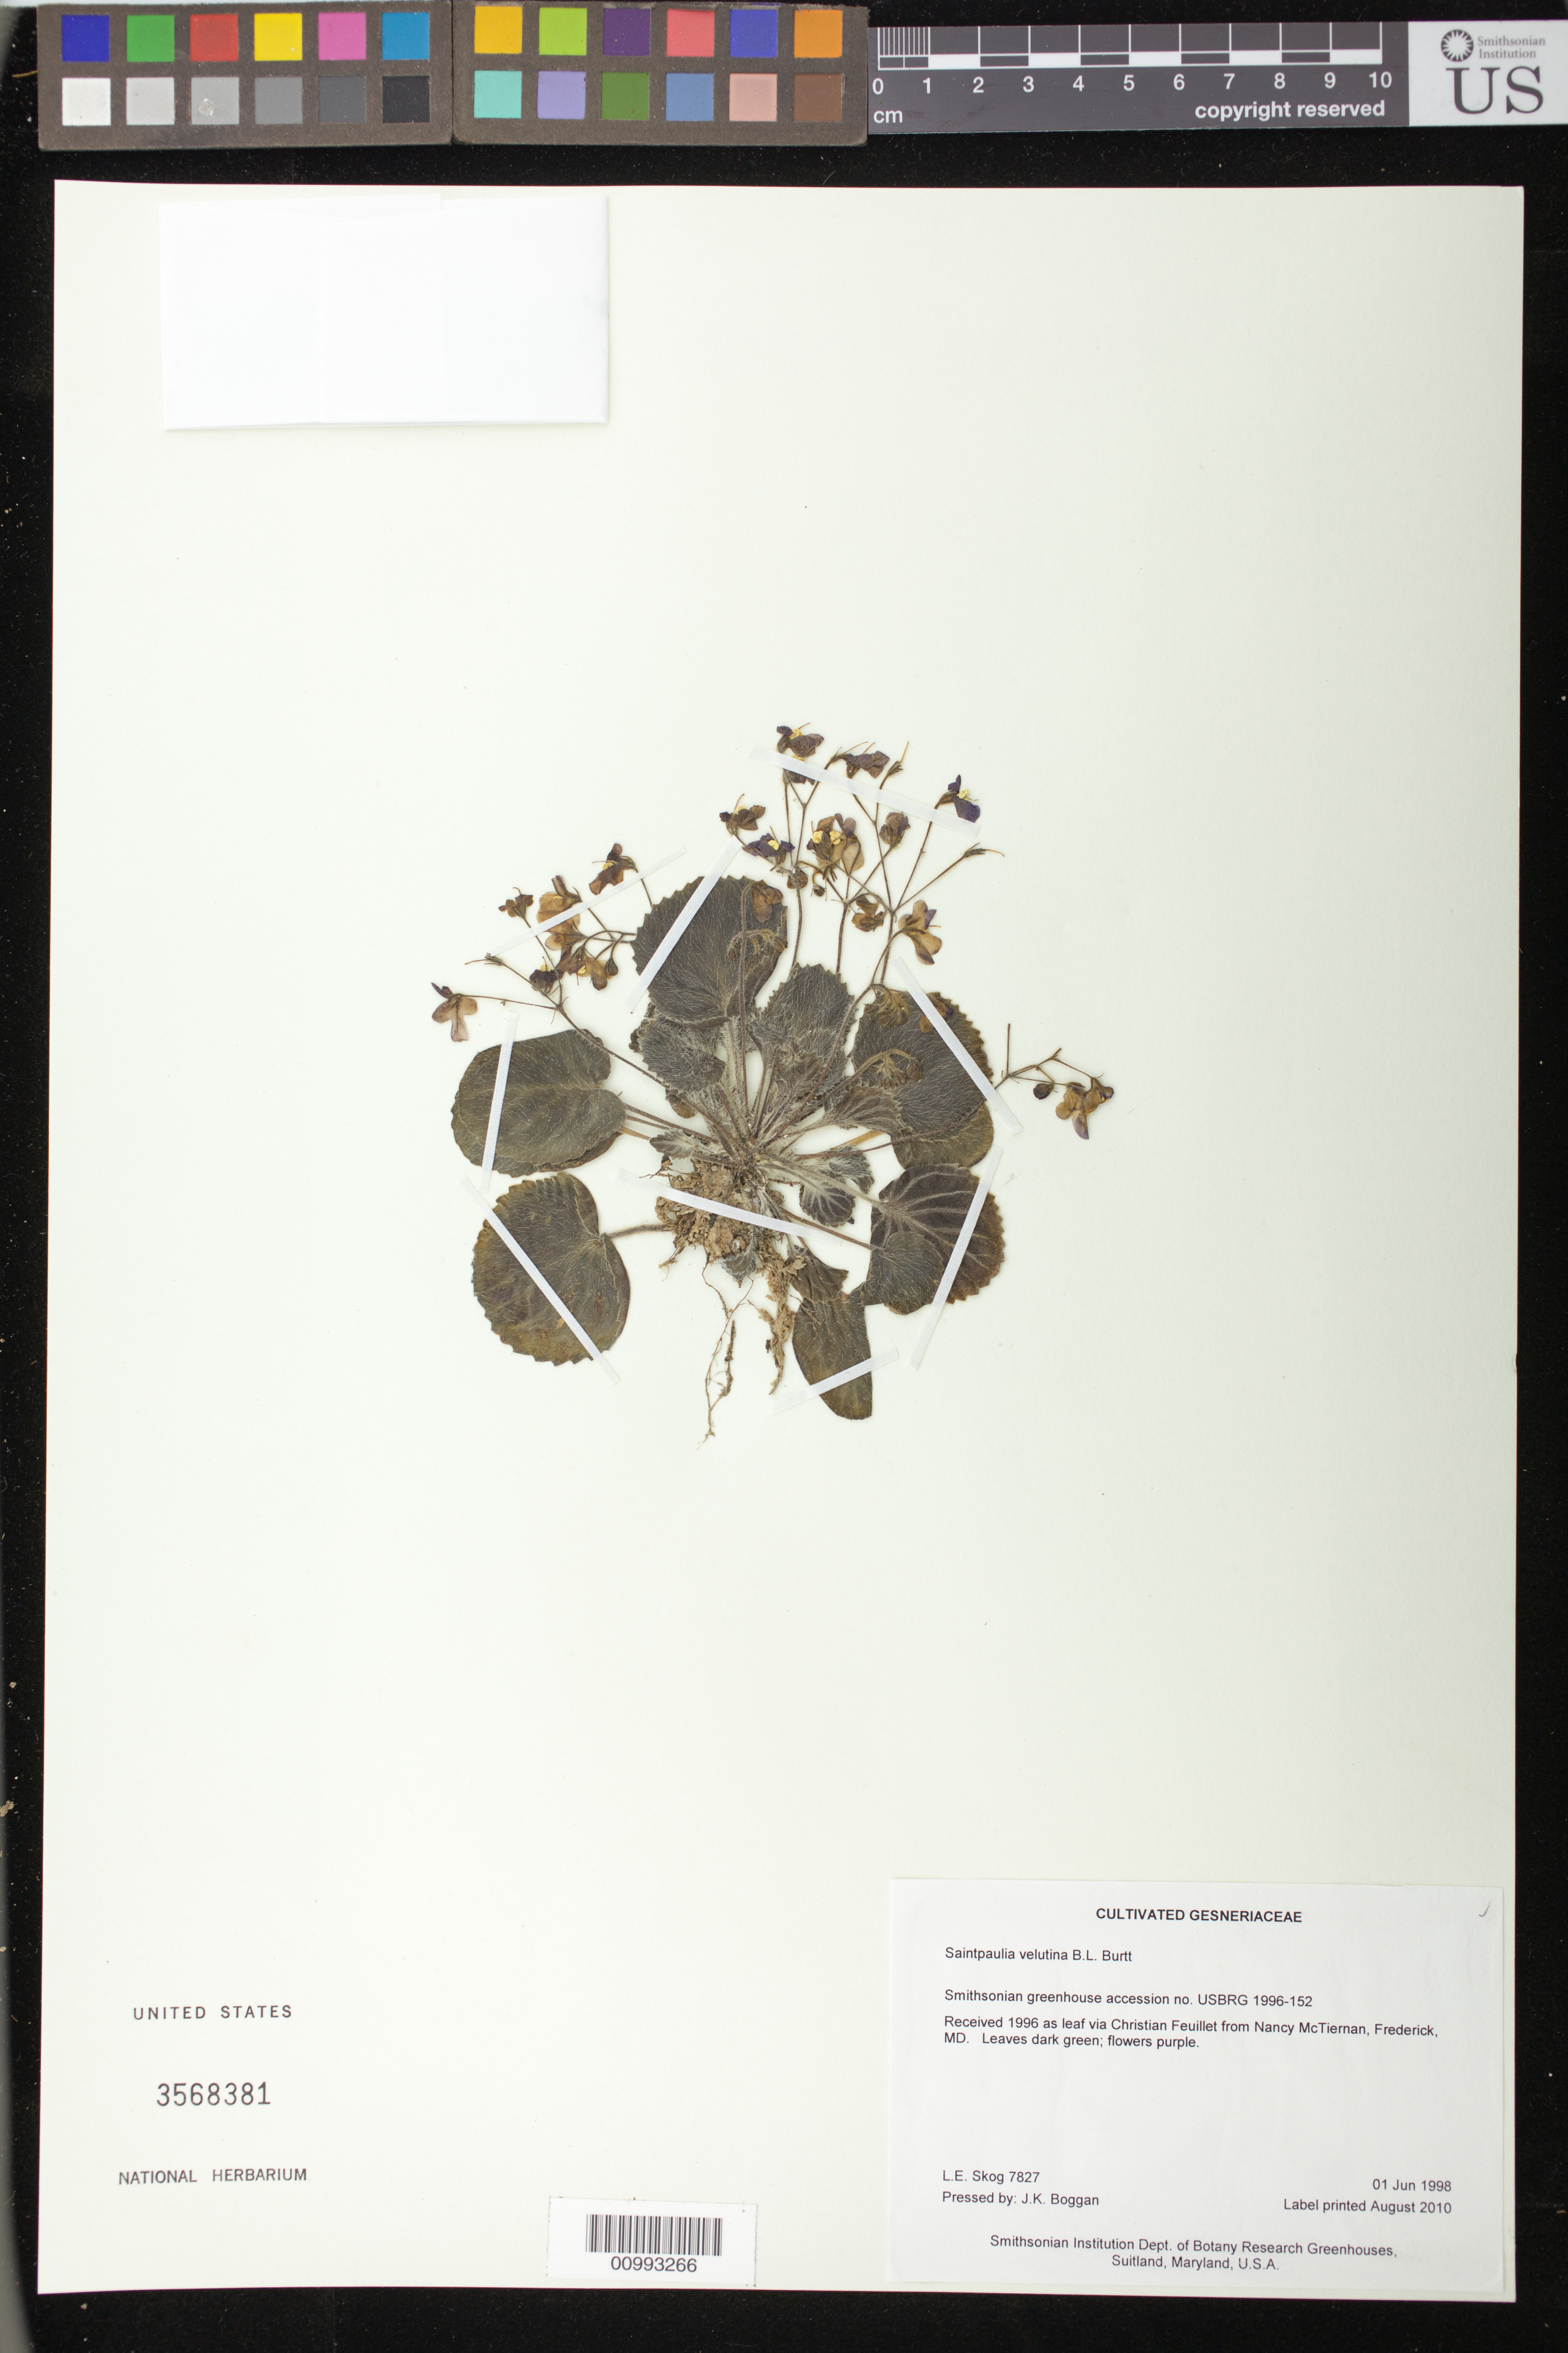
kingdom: Plantae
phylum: Tracheophyta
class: Magnoliopsida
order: Lamiales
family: Gesneriaceae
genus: Streptocarpus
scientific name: Streptocarpus ionanthus subsp. velutinus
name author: (B.L. Burtt) Christenh.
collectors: L. E. Skog & J. K. Boggan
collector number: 7827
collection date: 1998-06-01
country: United States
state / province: Maryland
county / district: Prince George's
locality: Smithsonian Institution Department of Botany Research Greenhouses, Suitland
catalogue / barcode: US 3568381